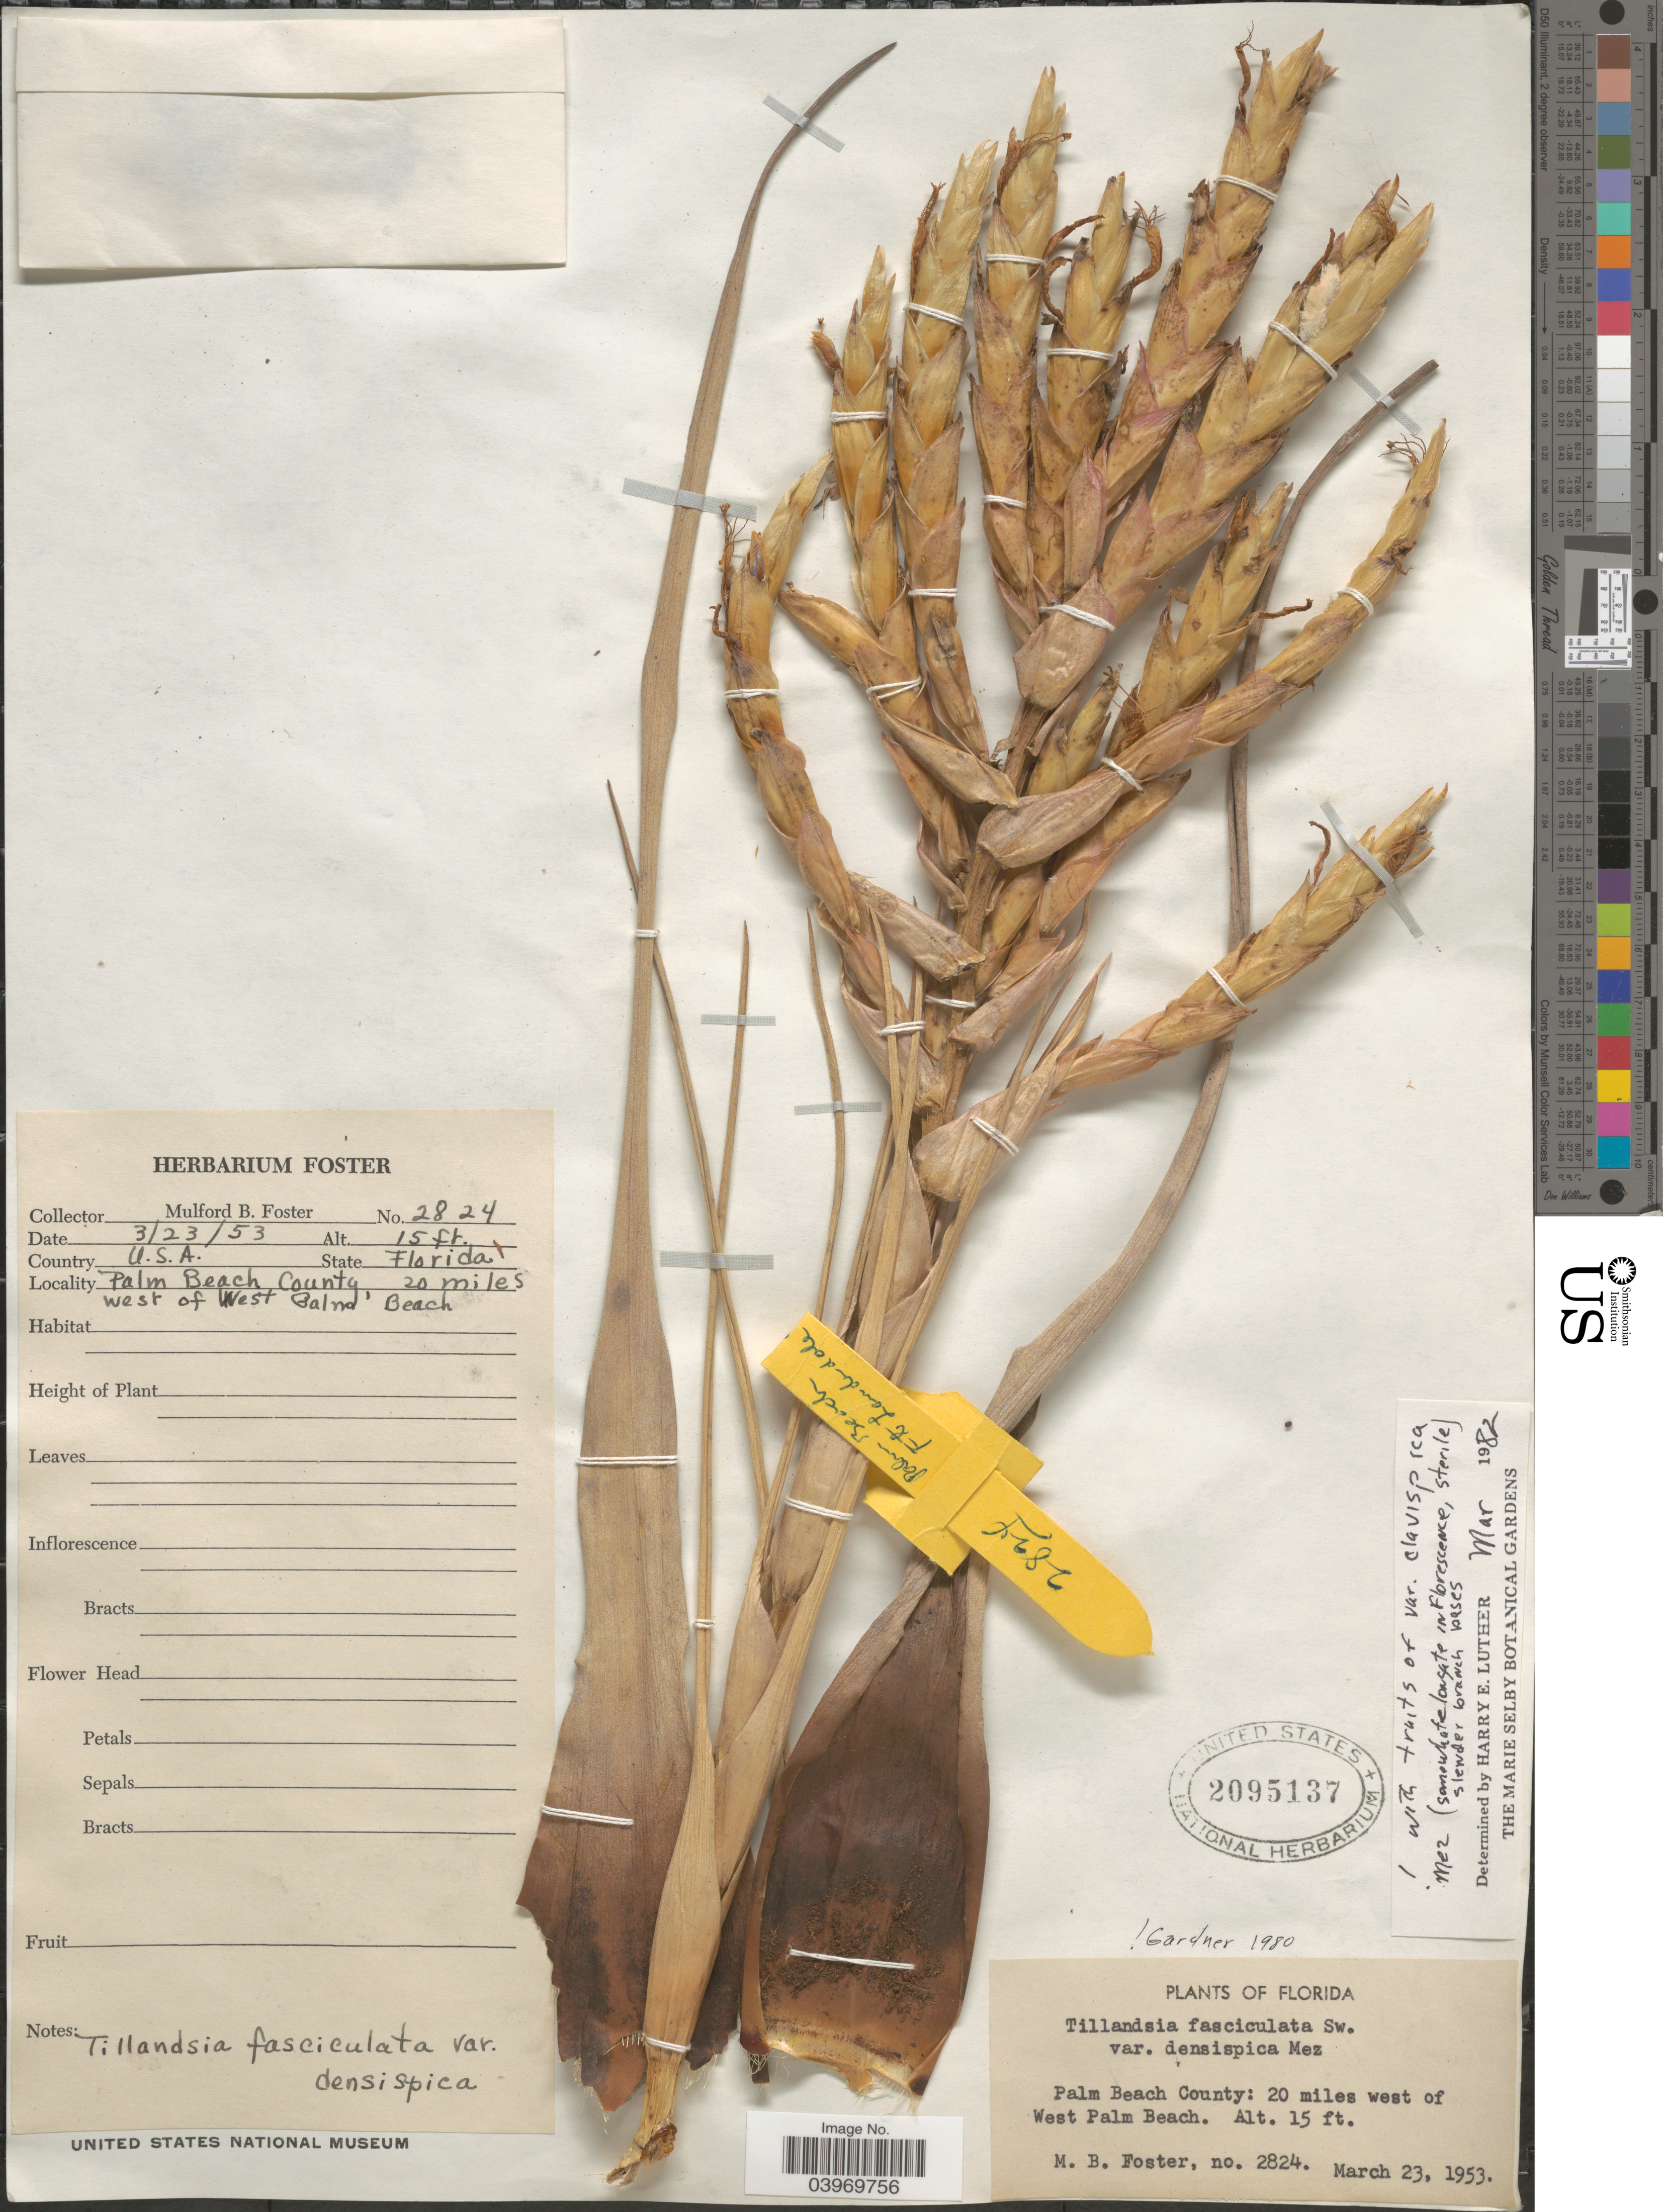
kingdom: Plantae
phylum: Tracheophyta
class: Liliopsida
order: Poales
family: Bromeliaceae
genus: Tillandsia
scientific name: Tillandsia fasciculata var. densispica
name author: Mez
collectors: M. B. Foster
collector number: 2824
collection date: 1953-03-23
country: United States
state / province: Florida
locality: Palm Beach County, 20 miles west of West Palm Beach.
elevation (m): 5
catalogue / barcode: US 2095137